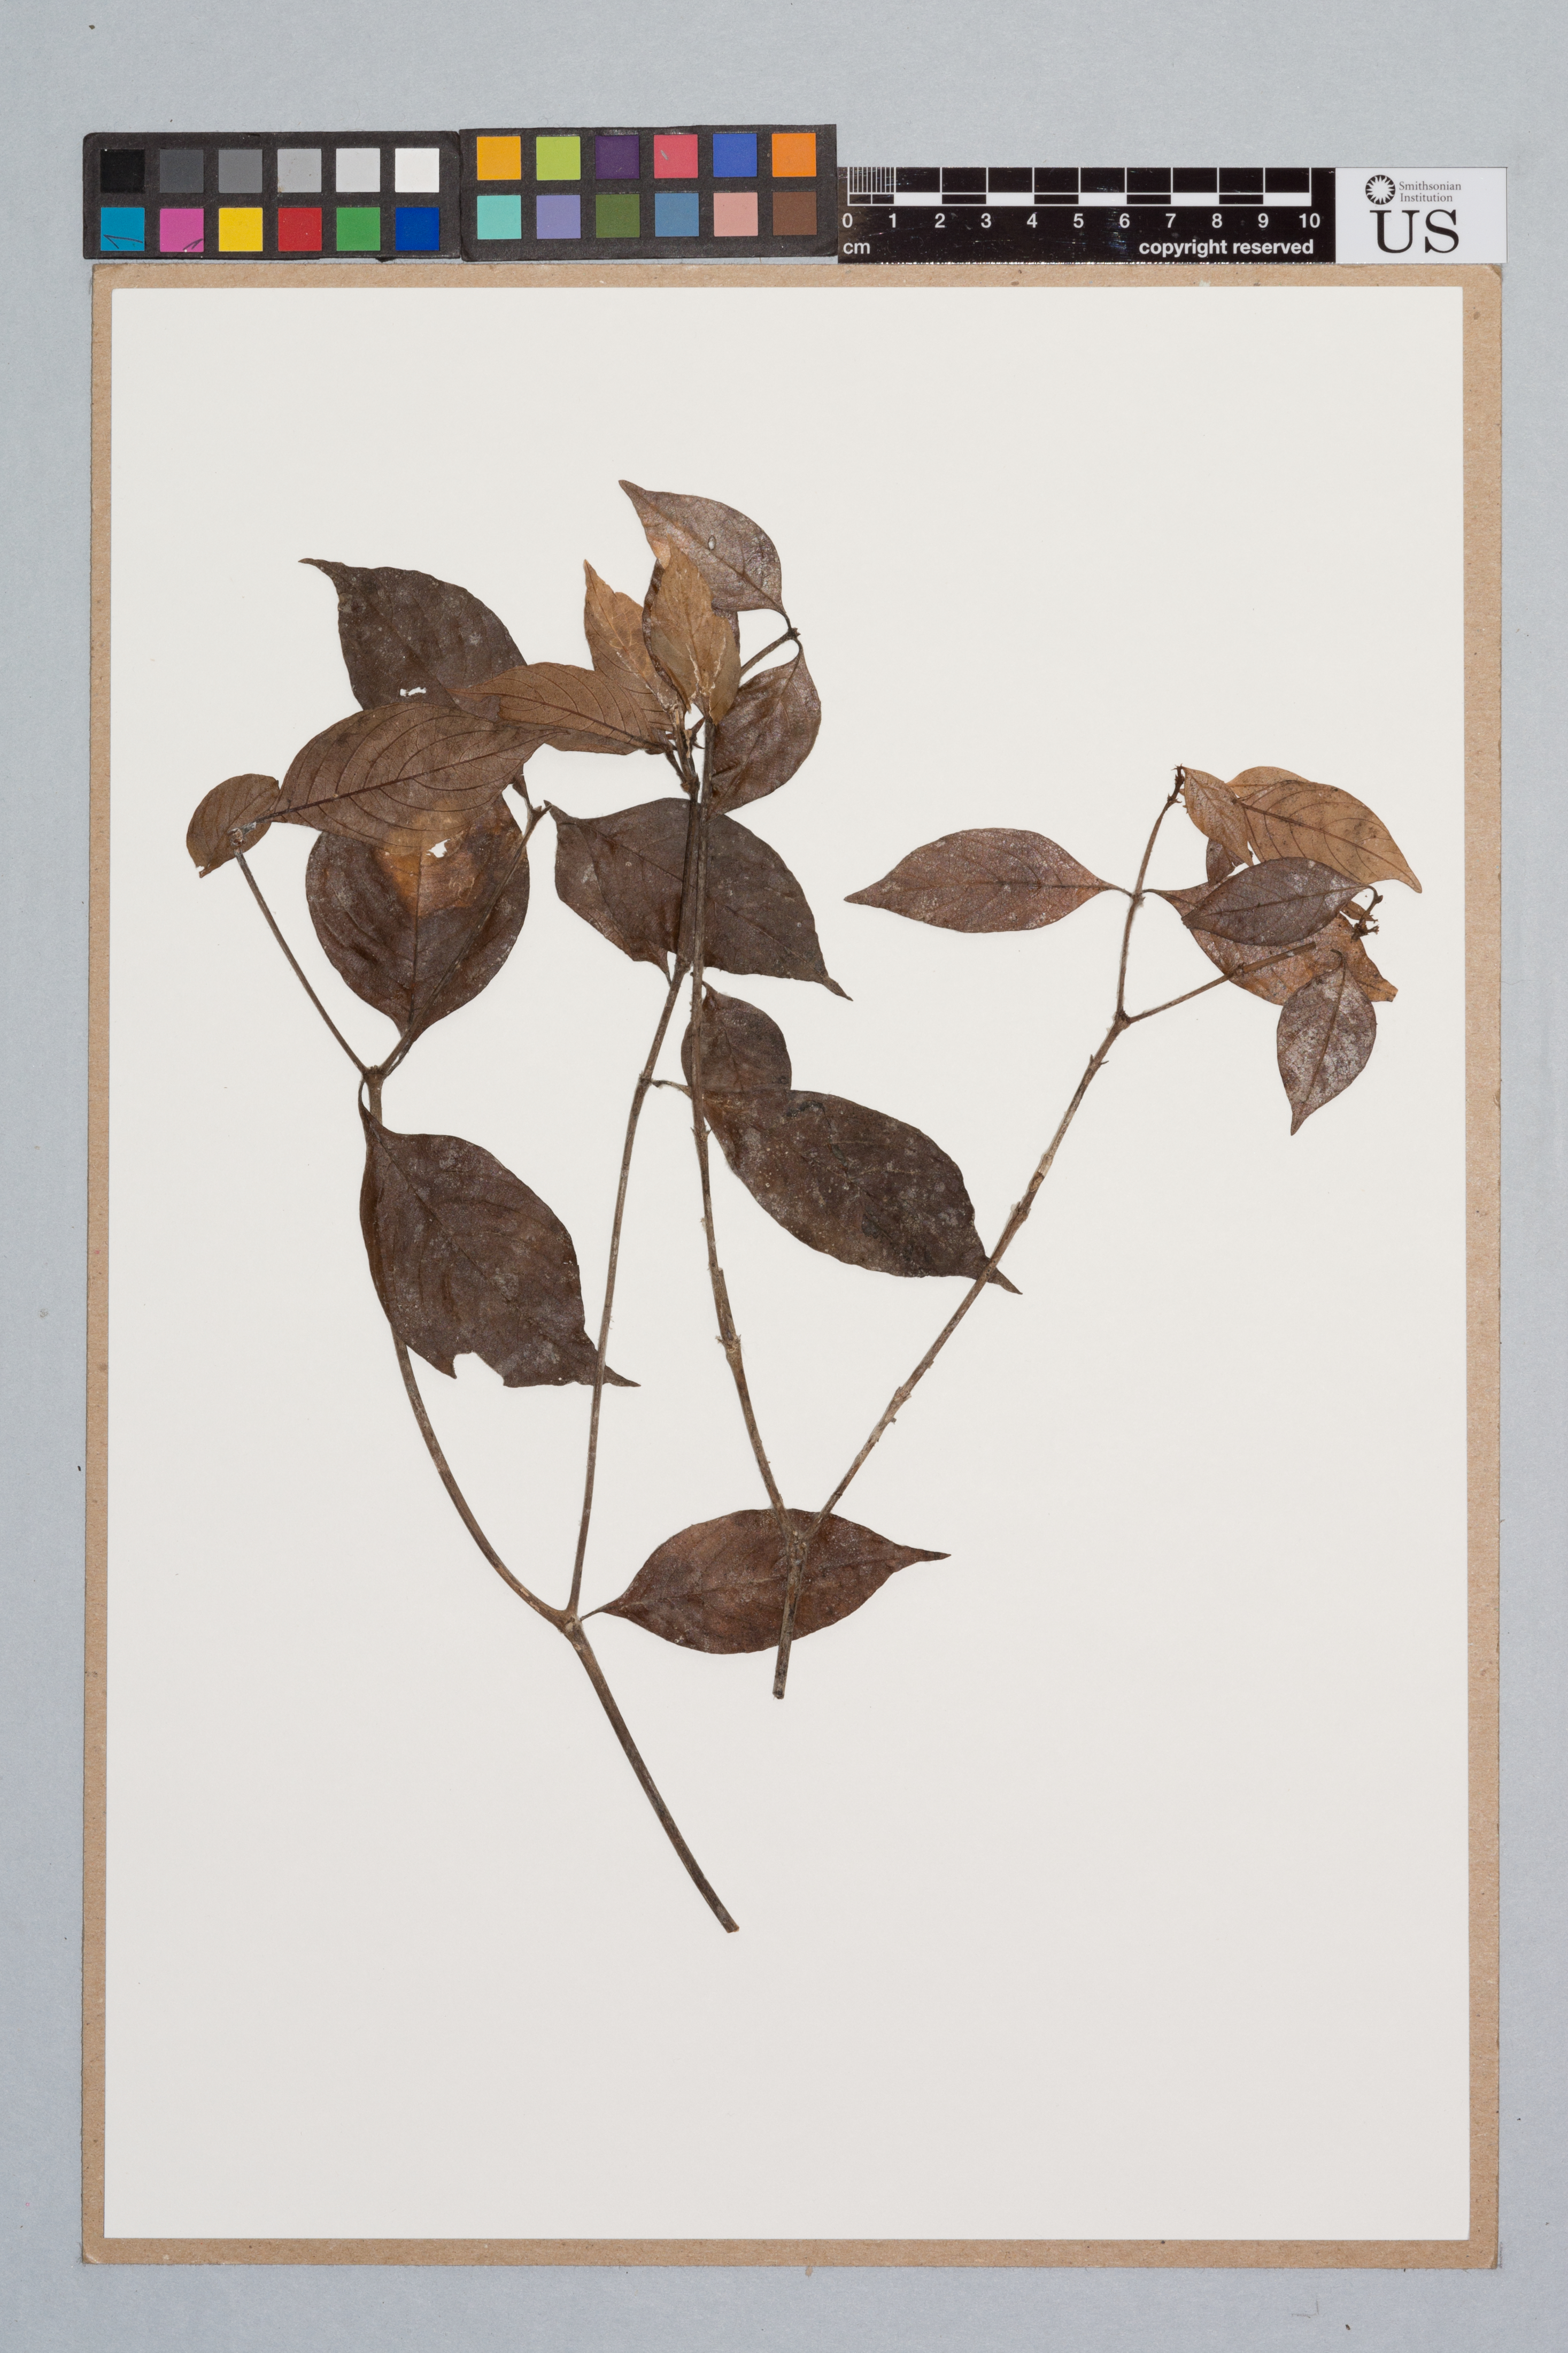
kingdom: Plantae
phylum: Tracheophyta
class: Magnoliopsida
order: Gentianales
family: Rubiaceae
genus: Psychotria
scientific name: Psychotria hoffmannseggiana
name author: (Willd. ex Roem. & Schult.) Müll. Arg.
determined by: Taylor, Charlotte M.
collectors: B. Hoffman, T. Henkel & H. Kennedy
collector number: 3044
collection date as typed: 15 October 1992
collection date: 1992-10-15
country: Guyana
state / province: Cuyuni-Mazaruni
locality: Pakaraima Mountains; Karowrieng River; 0.5-1 km SE of Maipuri Falls, trail to rock drawings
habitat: Sandstone table rock scrub, gallery forest borders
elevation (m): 625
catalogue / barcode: US 3323209